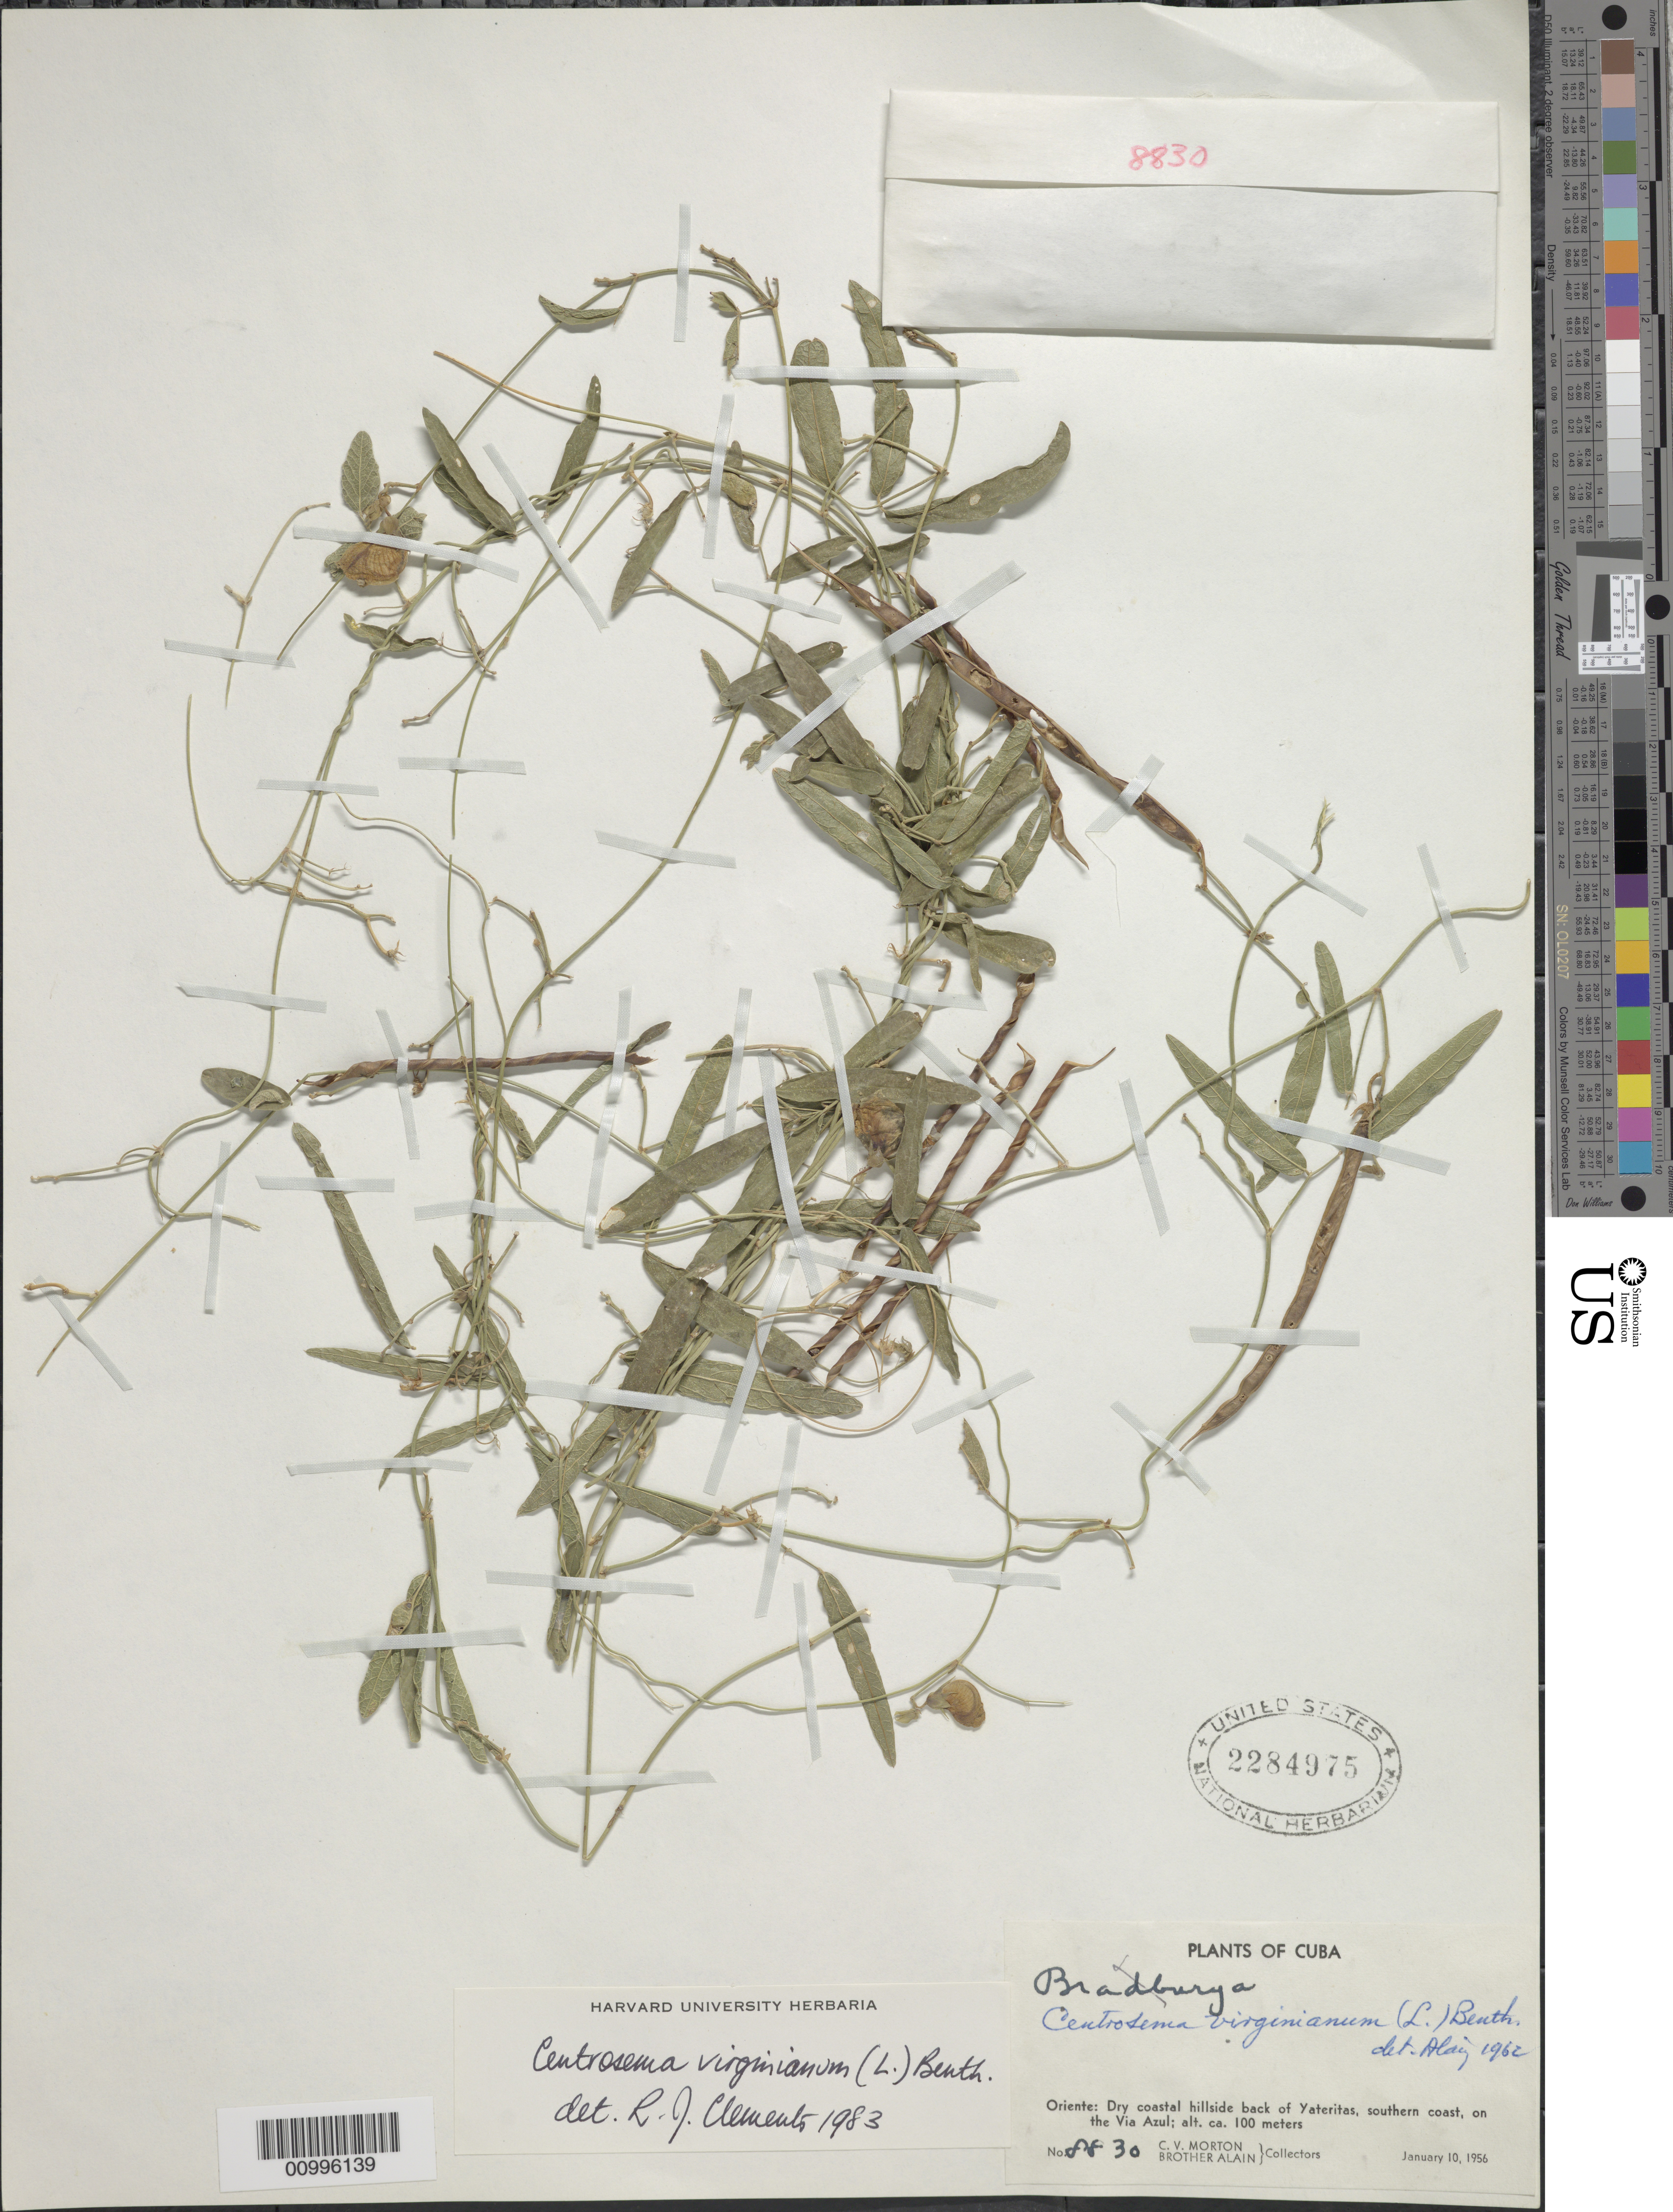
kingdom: Plantae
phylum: Tracheophyta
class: Magnoliopsida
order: Fabales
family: Fabaceae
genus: Centrosema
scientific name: Centrosema virginianum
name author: (L.) Benth.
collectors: C. V. Morton, C. V. Morton, C. V. Morton & A. H. Liogier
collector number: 8830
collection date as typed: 10 Jan 1956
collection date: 1956-01-10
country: Cuba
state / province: Oriente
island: Cuba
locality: Dry coastal hillside back of Yateritas, S coast, on the Via Azul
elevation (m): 100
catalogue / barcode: US 2284975